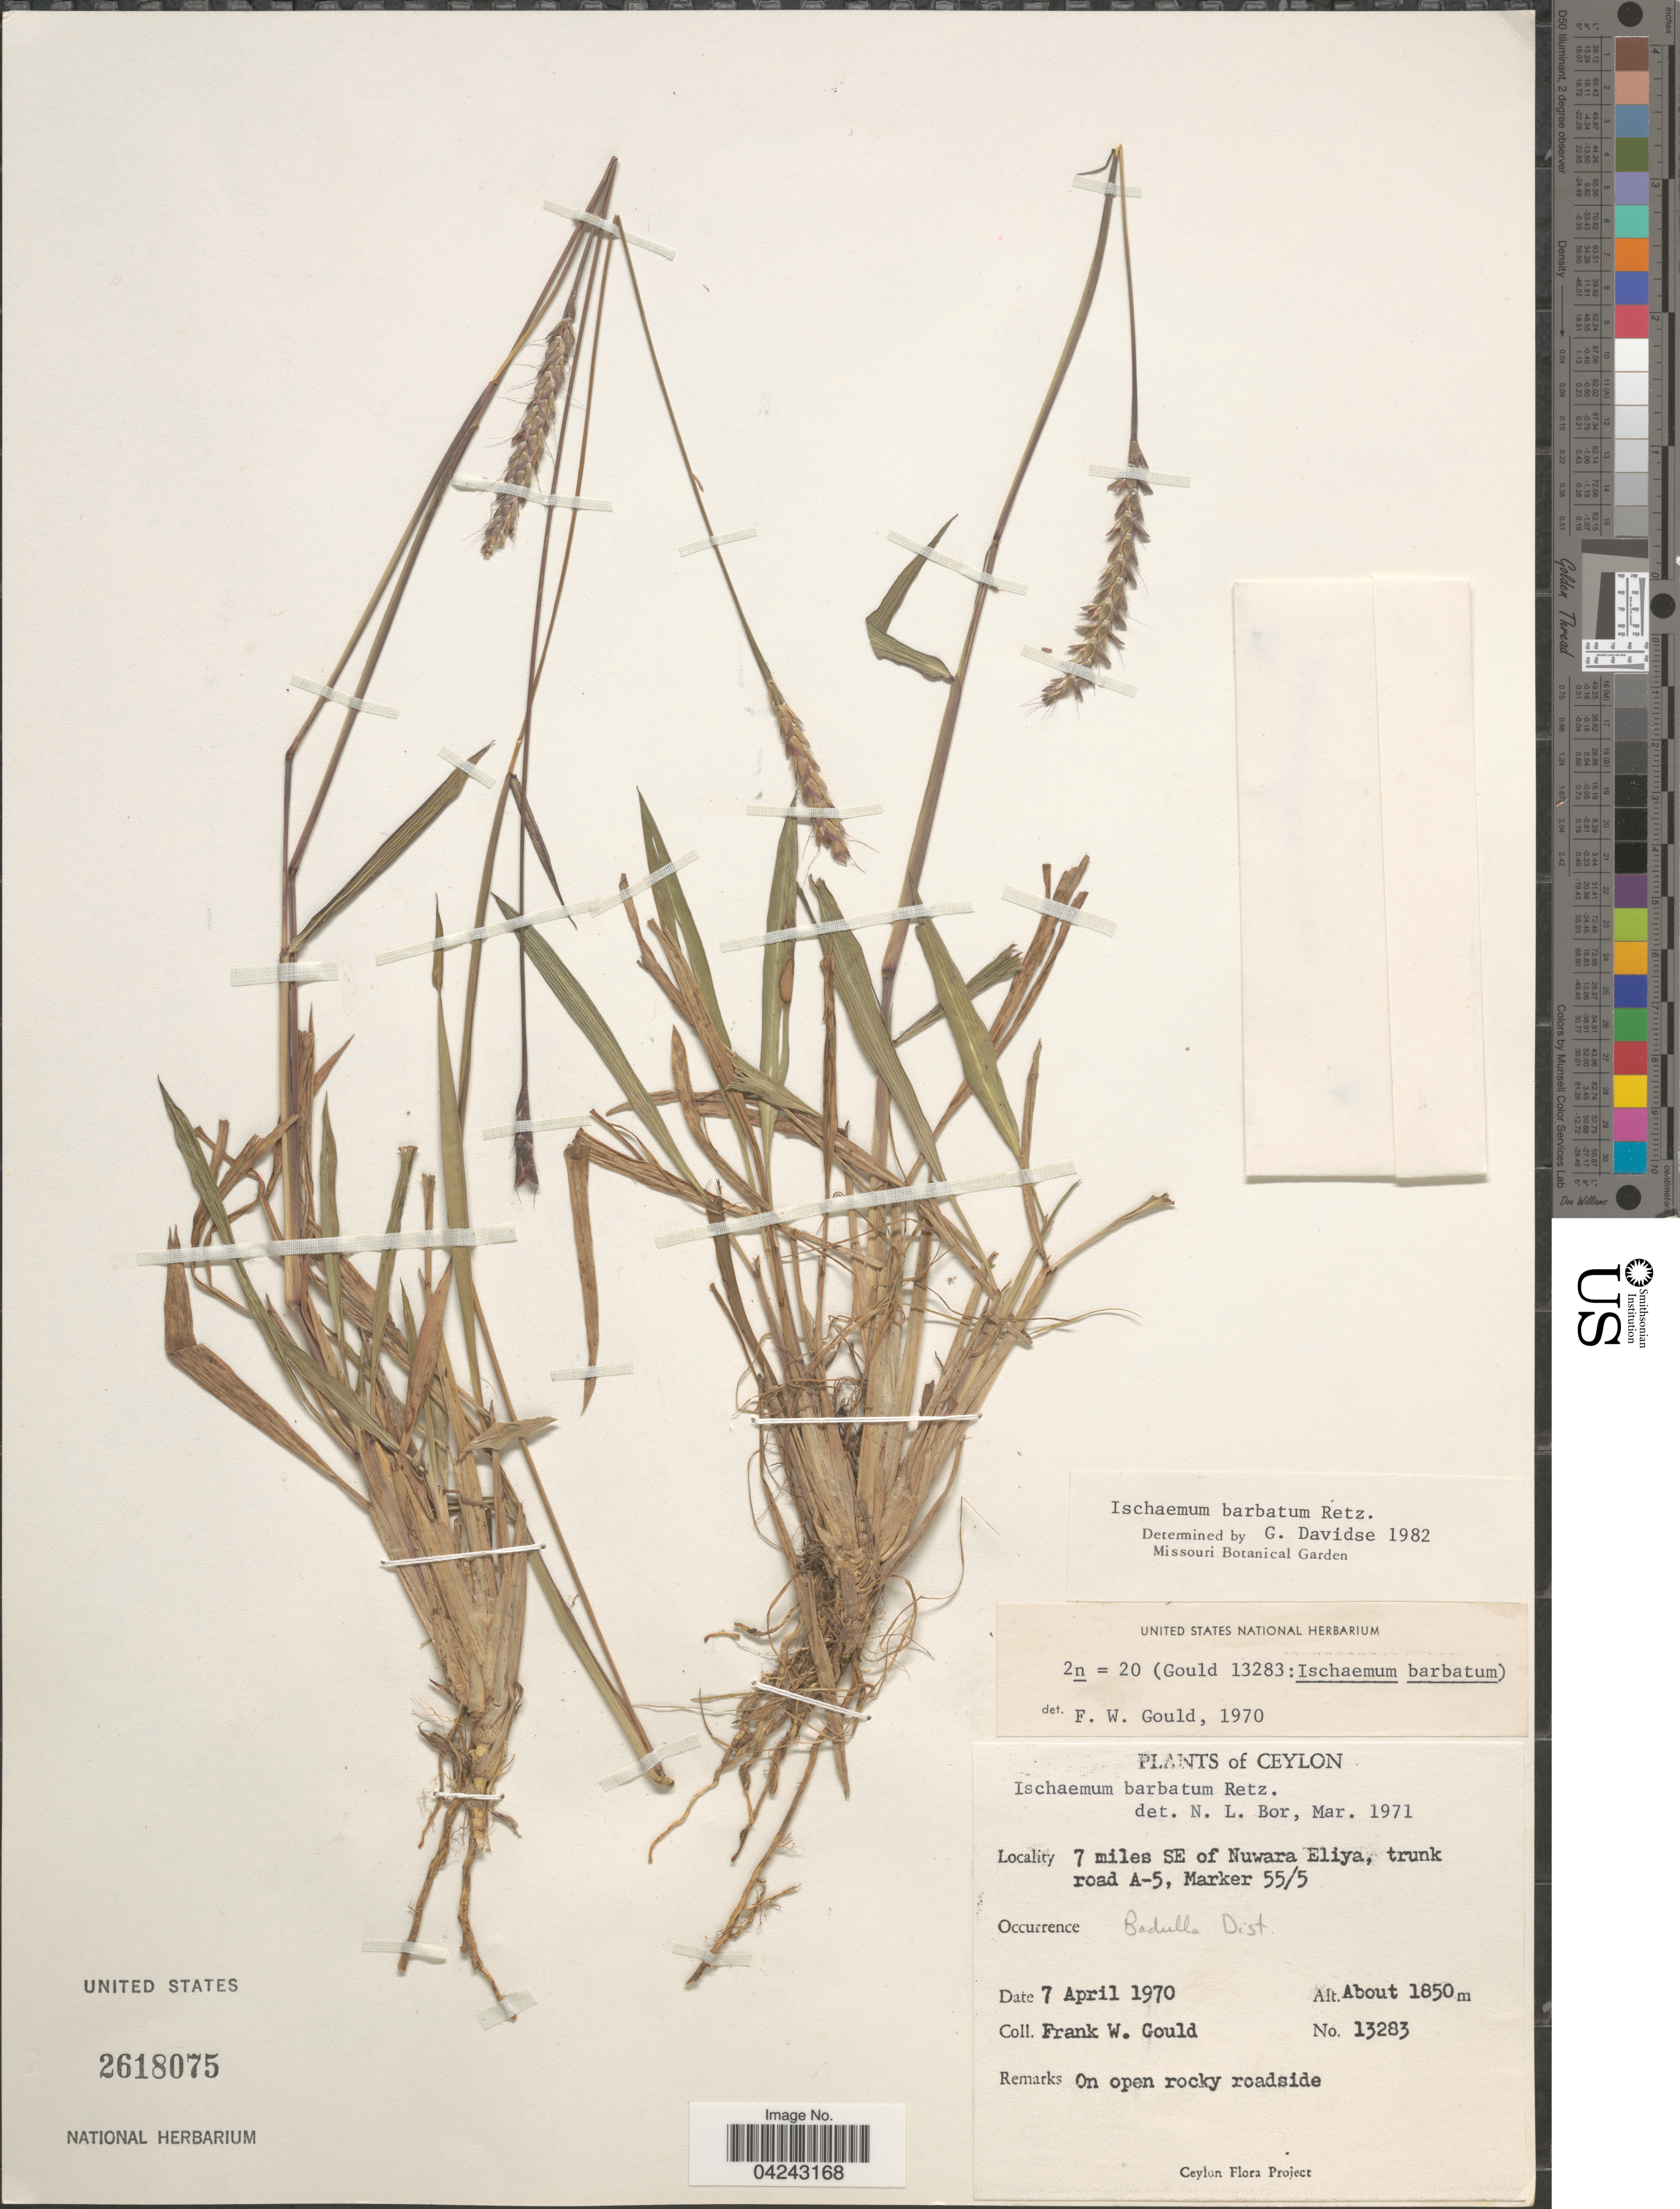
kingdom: Plantae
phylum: Tracheophyta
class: Liliopsida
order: Poales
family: Poaceae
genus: Ischaemum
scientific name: Ischaemum barbatum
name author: Blume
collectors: F. W. Gould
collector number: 13283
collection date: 1970-04-07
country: Sri Lanka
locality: Ceylon. 7 miles SE of Nuwara Eliya, trunk road A-5, Marker 55/5.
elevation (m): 1850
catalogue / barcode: US 2618075